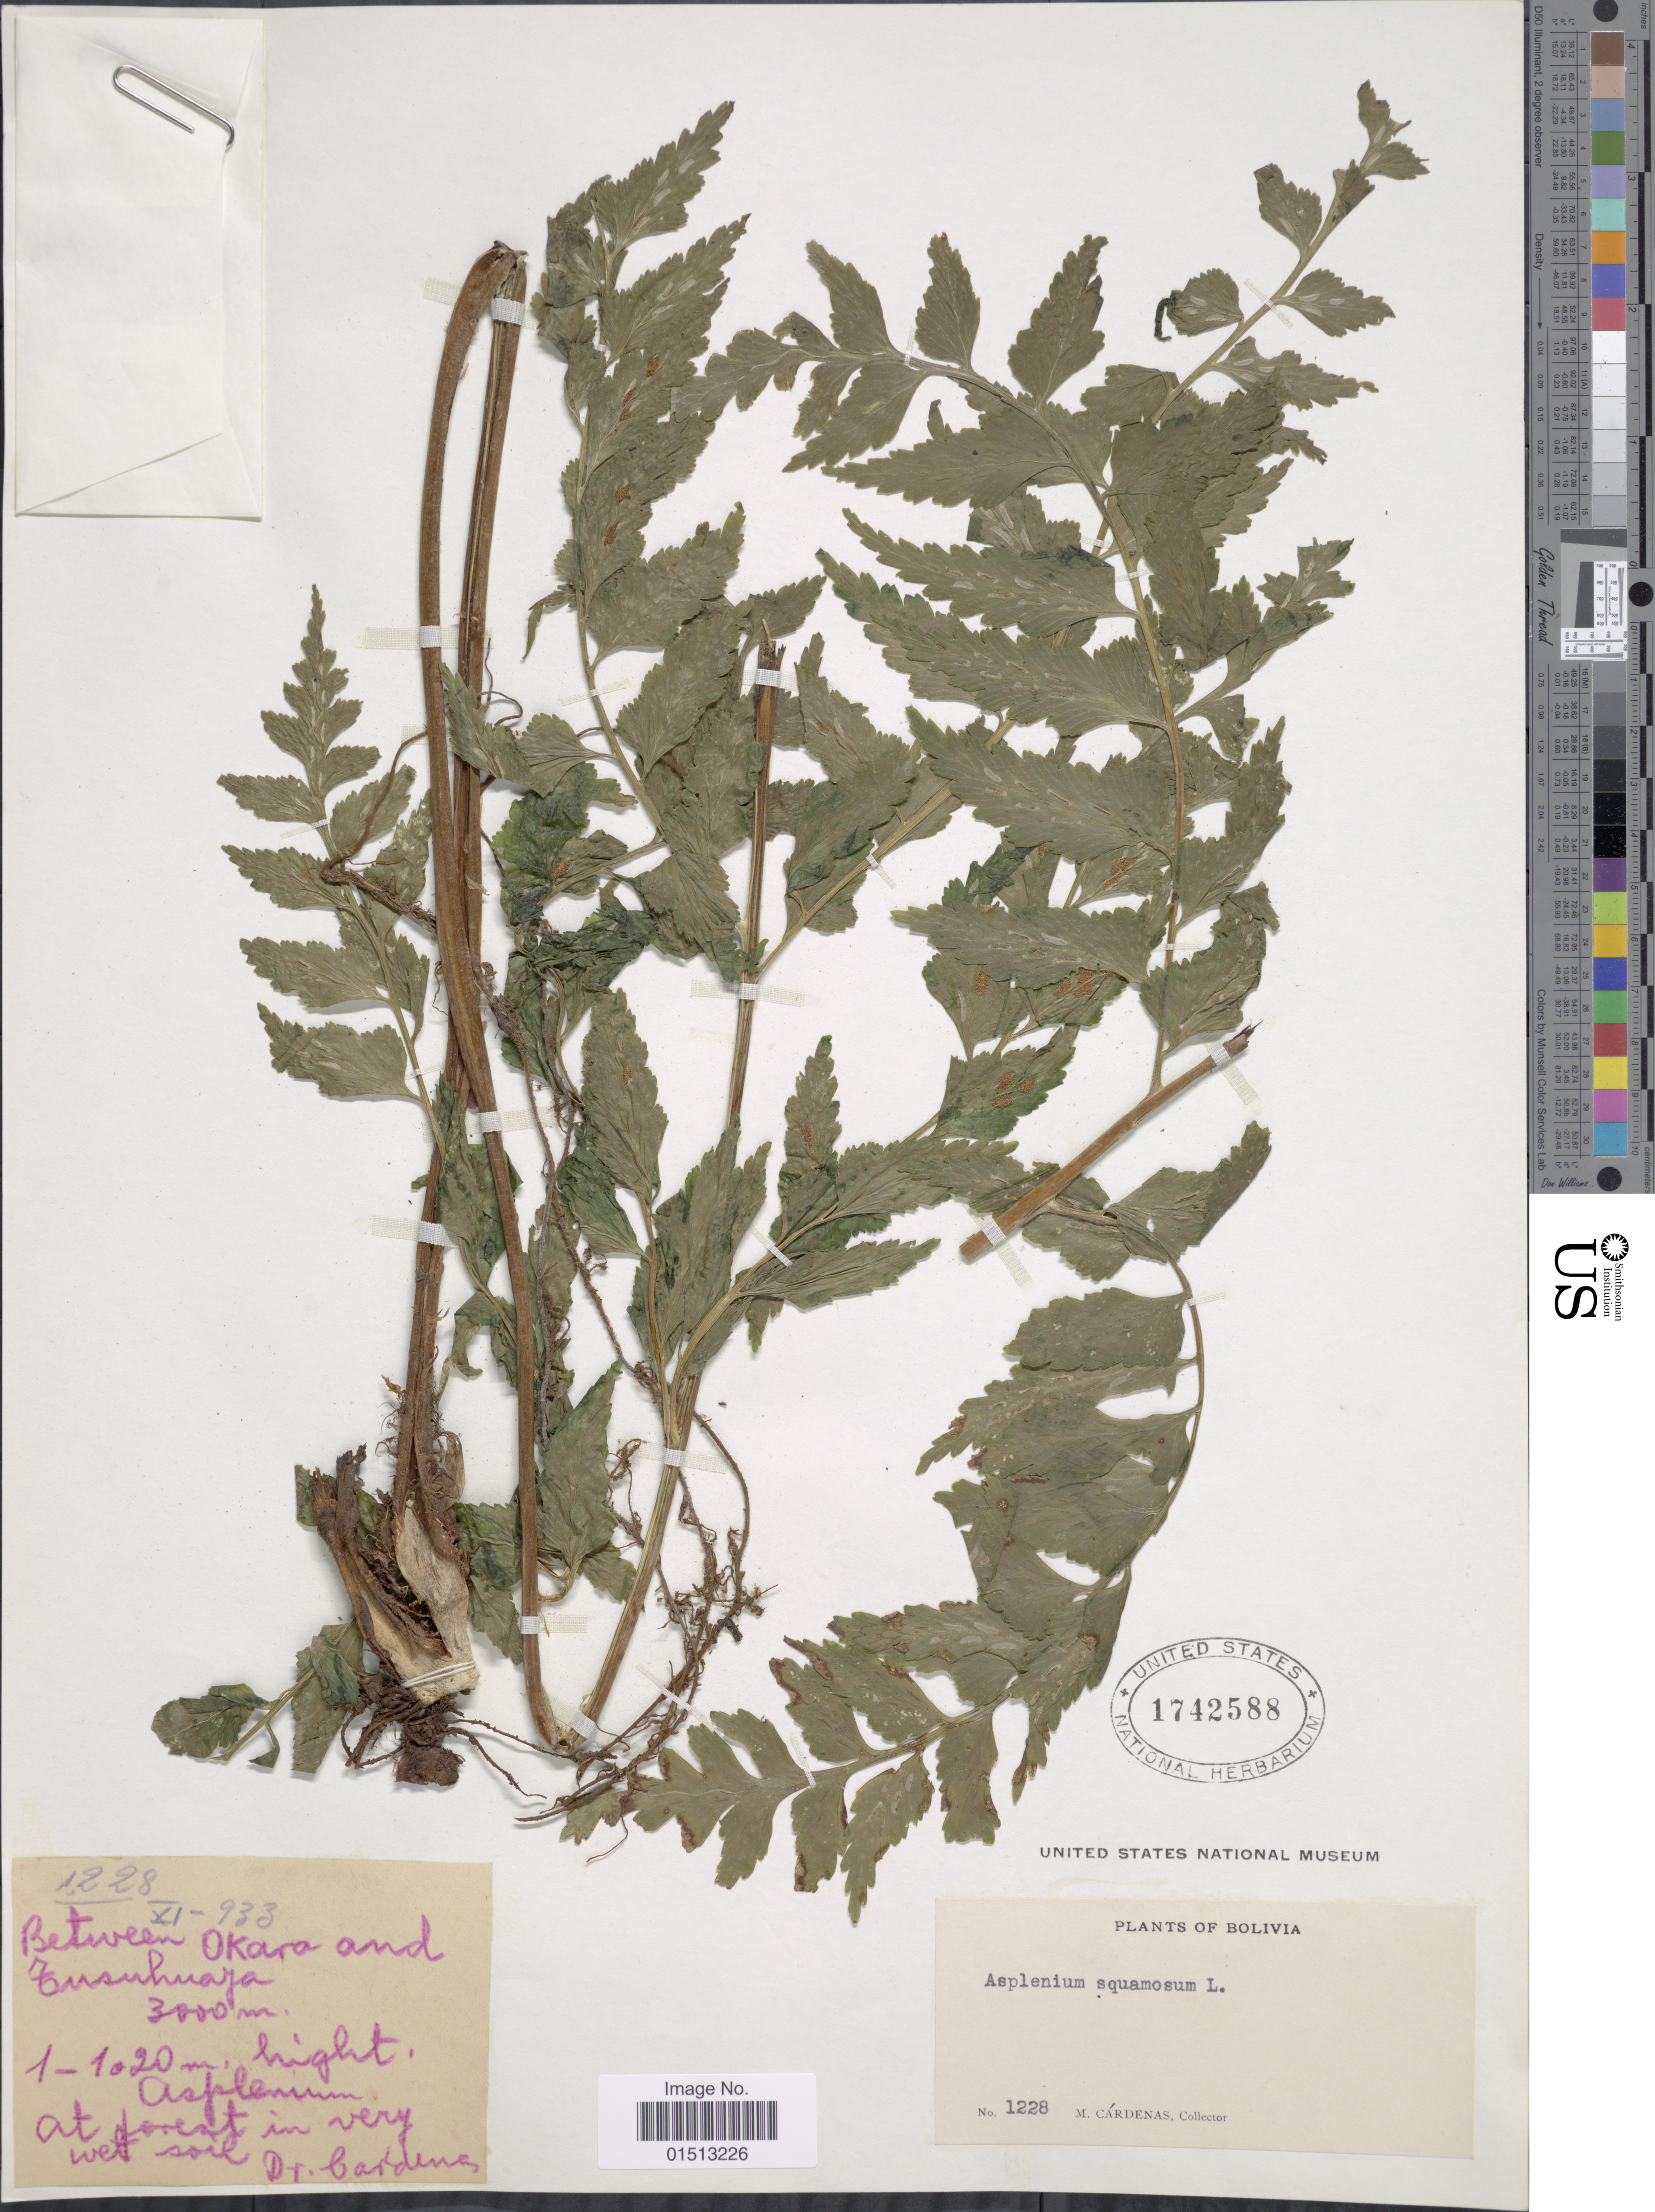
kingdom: Plantae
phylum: Tracheophyta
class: Polypodiopsida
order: Polypodiales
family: Aspleniaceae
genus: Asplenium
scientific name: Asplenium squamosum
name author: L.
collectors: M. Cárdenas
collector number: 1228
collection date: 1933-11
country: Bolivia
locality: Between Okara and Tusuhuaya. At forest. Very wet soil.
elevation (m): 3000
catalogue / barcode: US 1742588